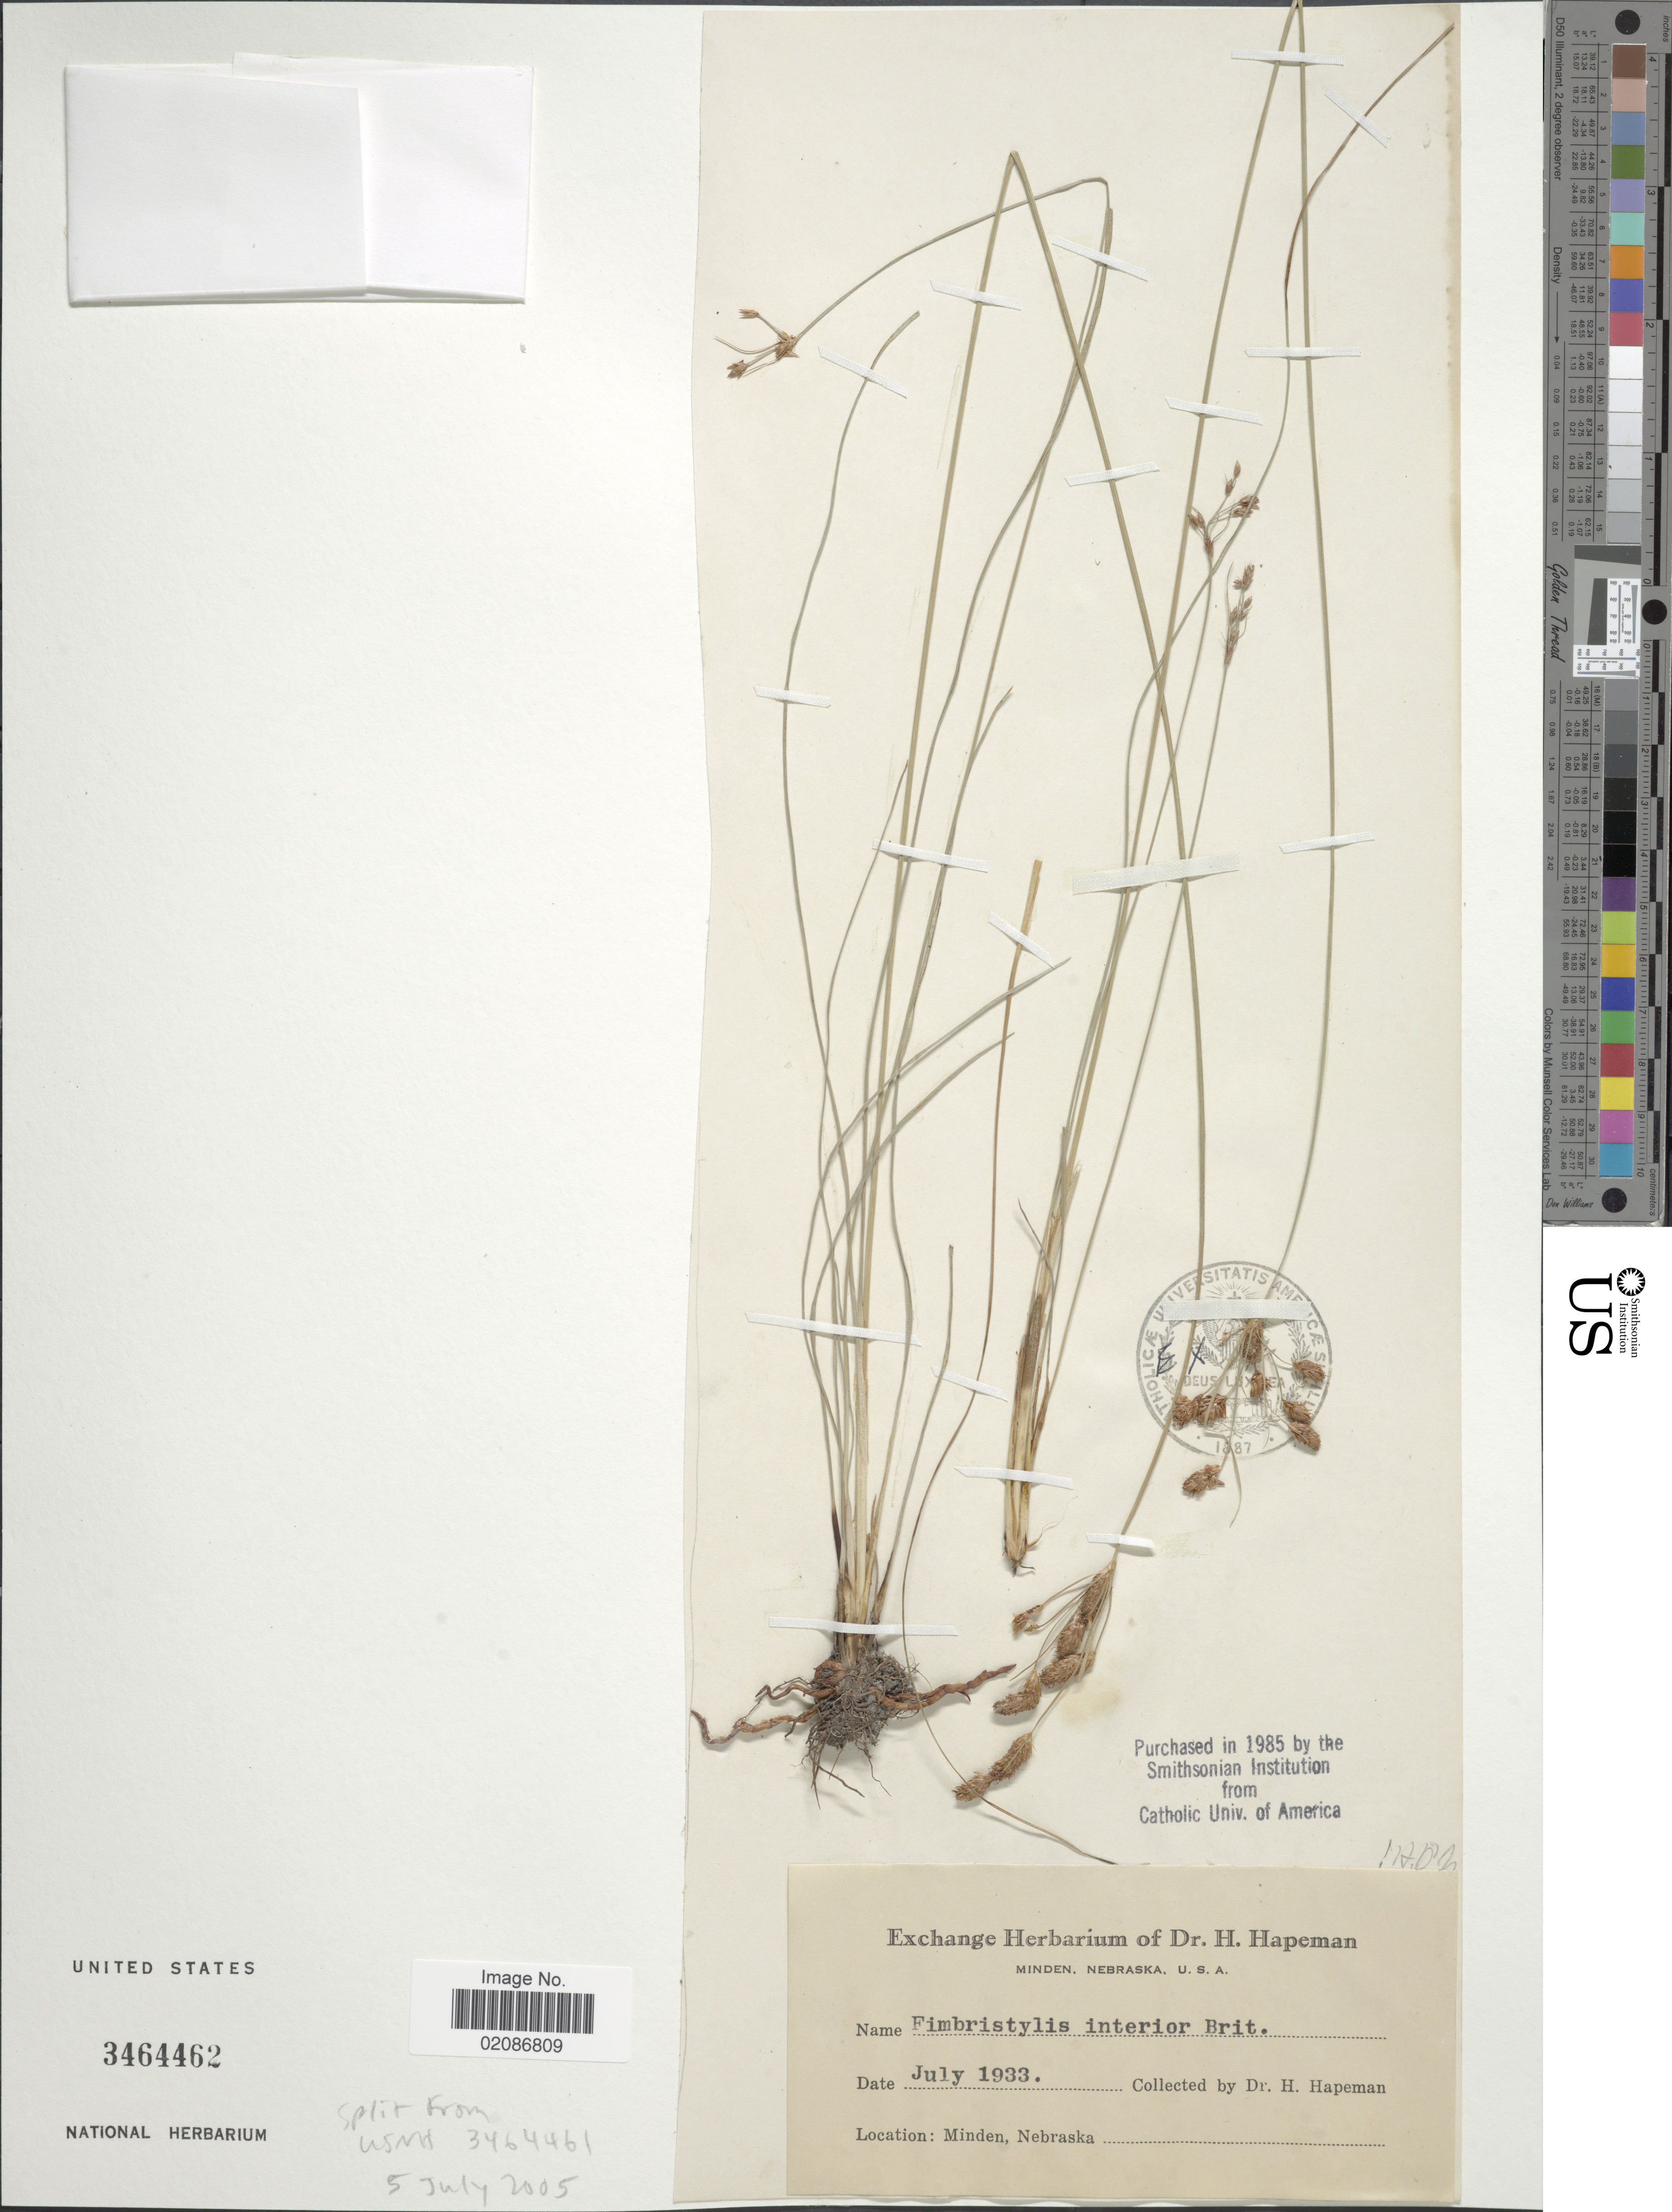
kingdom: Plantae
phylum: Tracheophyta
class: Liliopsida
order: Poales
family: Cyperaceae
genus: Fimbristylis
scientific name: Fimbristylis puberula var. interior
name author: (Britton) Kral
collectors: H. Hapeman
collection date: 1933-07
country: United States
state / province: Nebraska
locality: Minden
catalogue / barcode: US 3464462